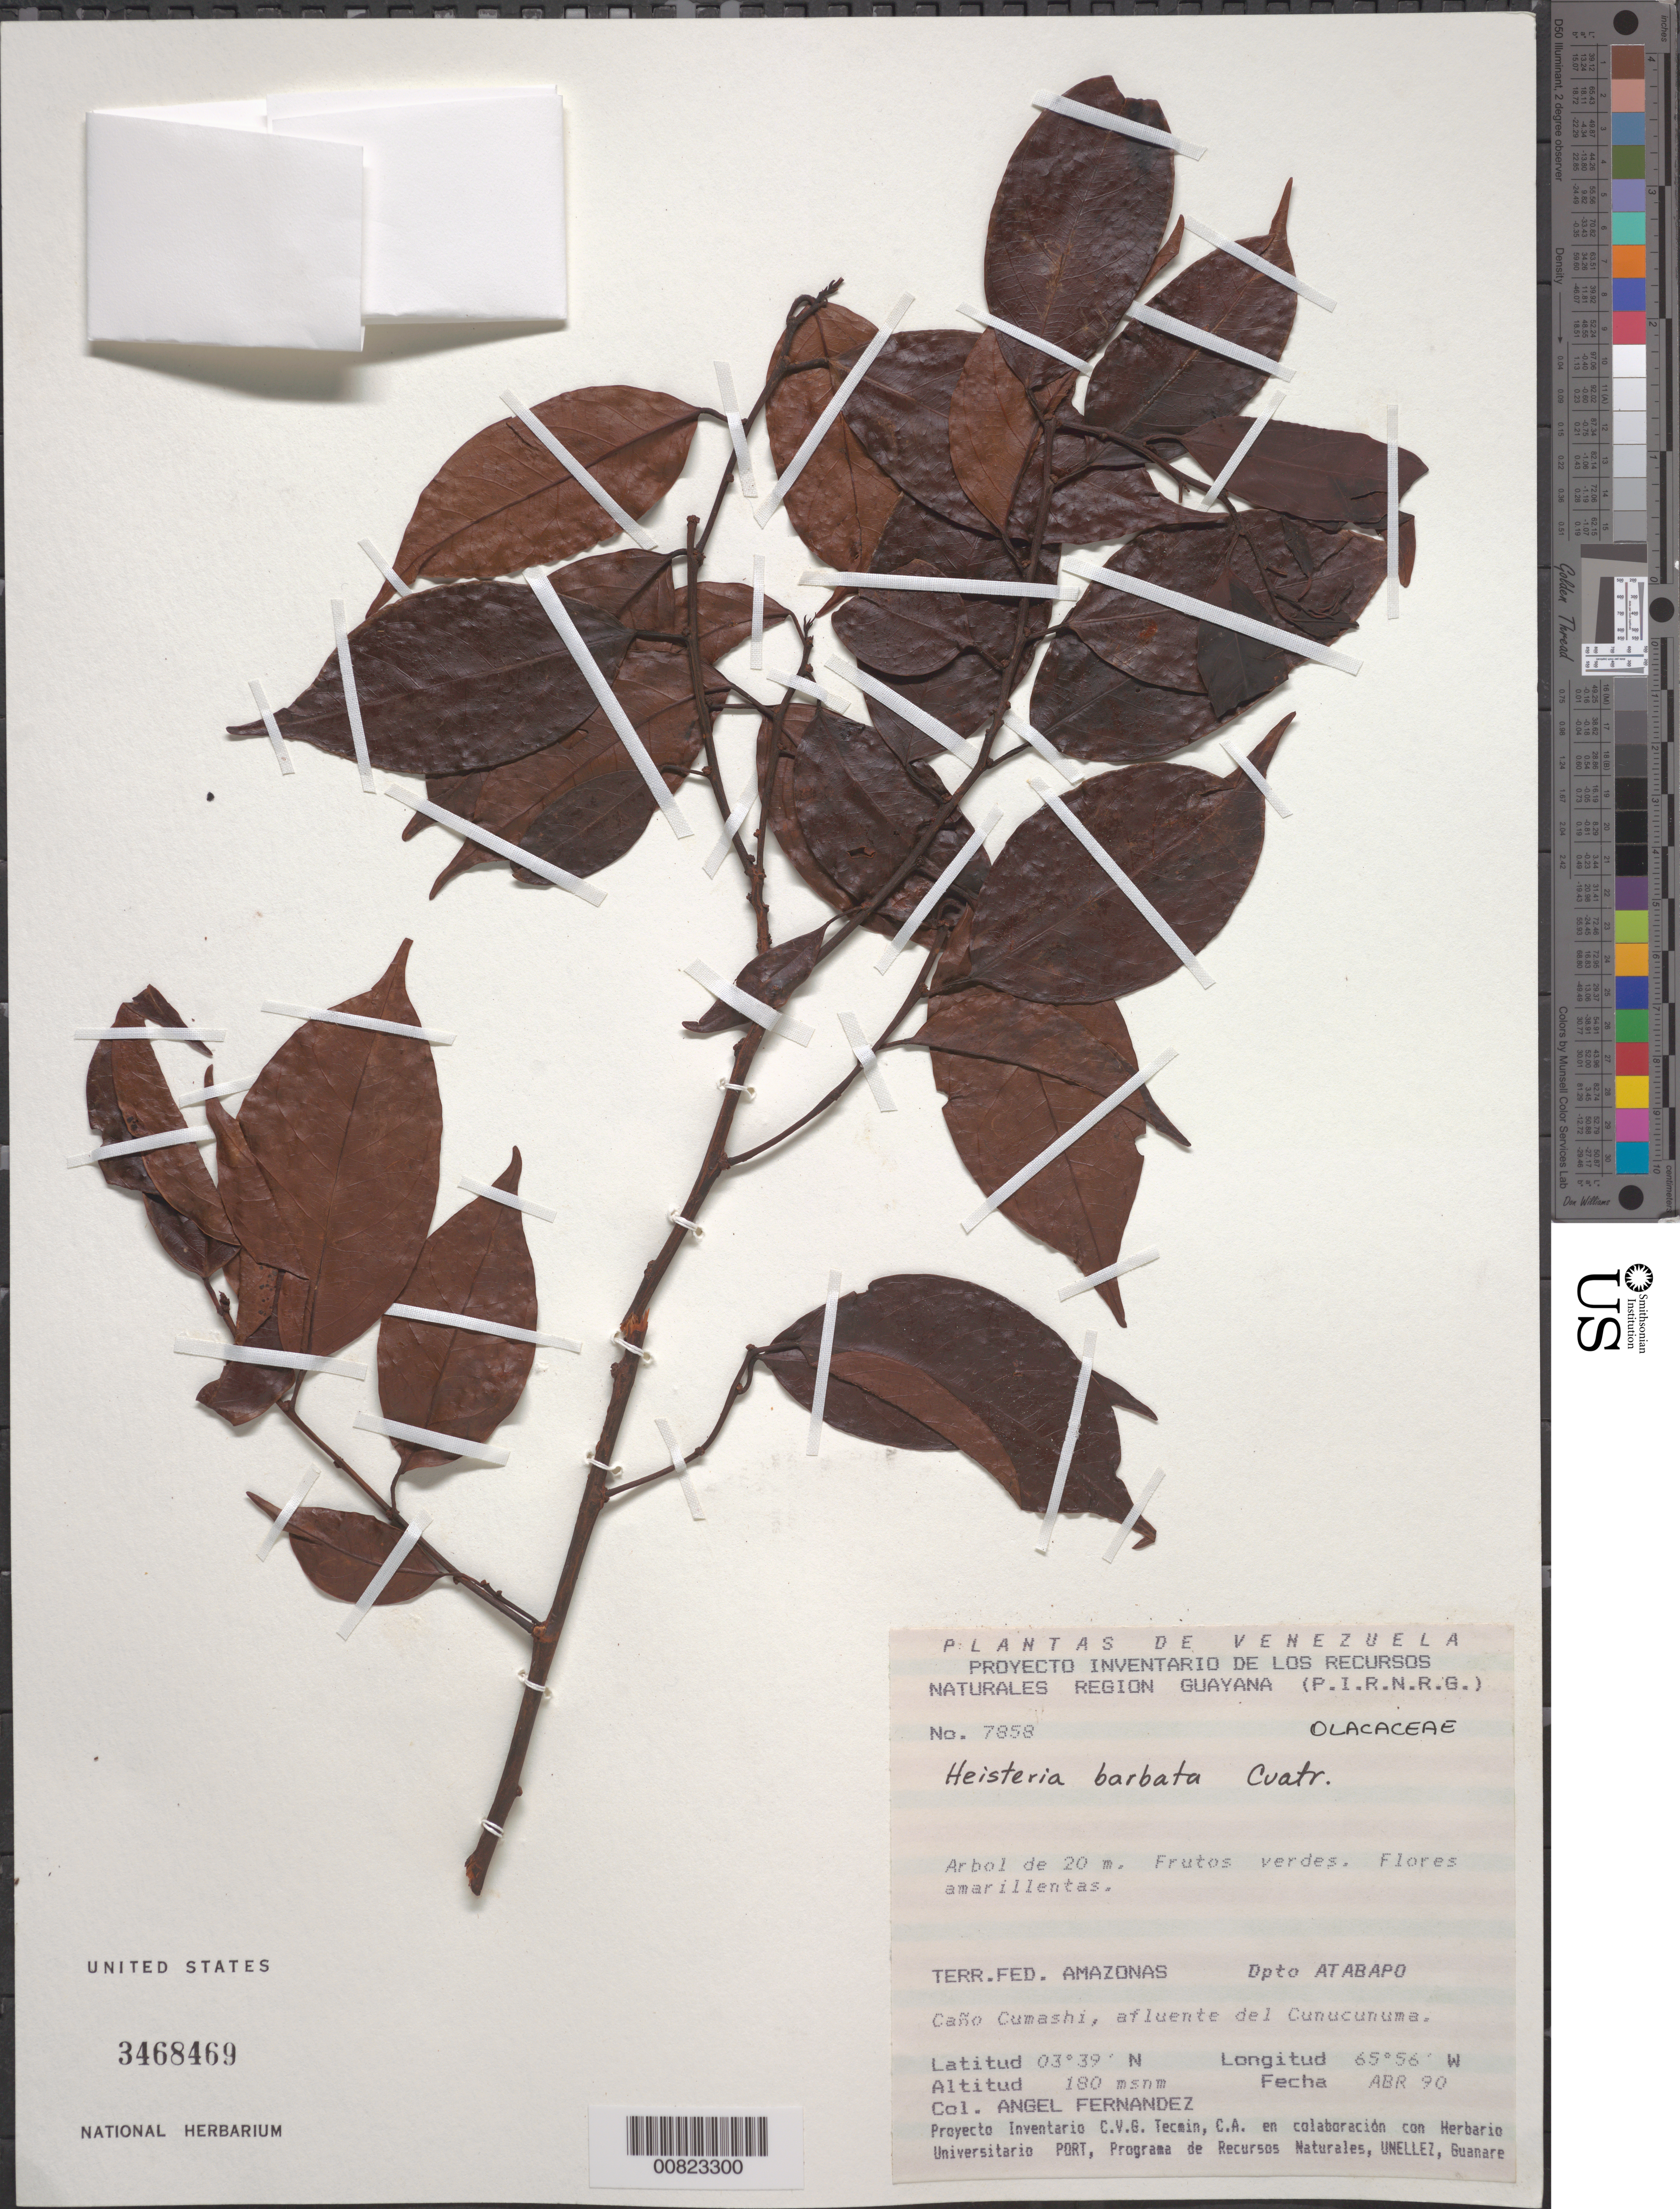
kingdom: Plantae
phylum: Tracheophyta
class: Magnoliopsida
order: Santalales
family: Erythropalaceae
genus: Heisteria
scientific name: Heisteria barbata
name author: Cuatrec.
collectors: A. Fernández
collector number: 7858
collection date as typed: Apr-90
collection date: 1990-04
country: Venezuela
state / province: Amazonas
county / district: Atabapo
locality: Caño Cumashi, afluente del Cunucunuma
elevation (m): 180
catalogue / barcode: US 3468469